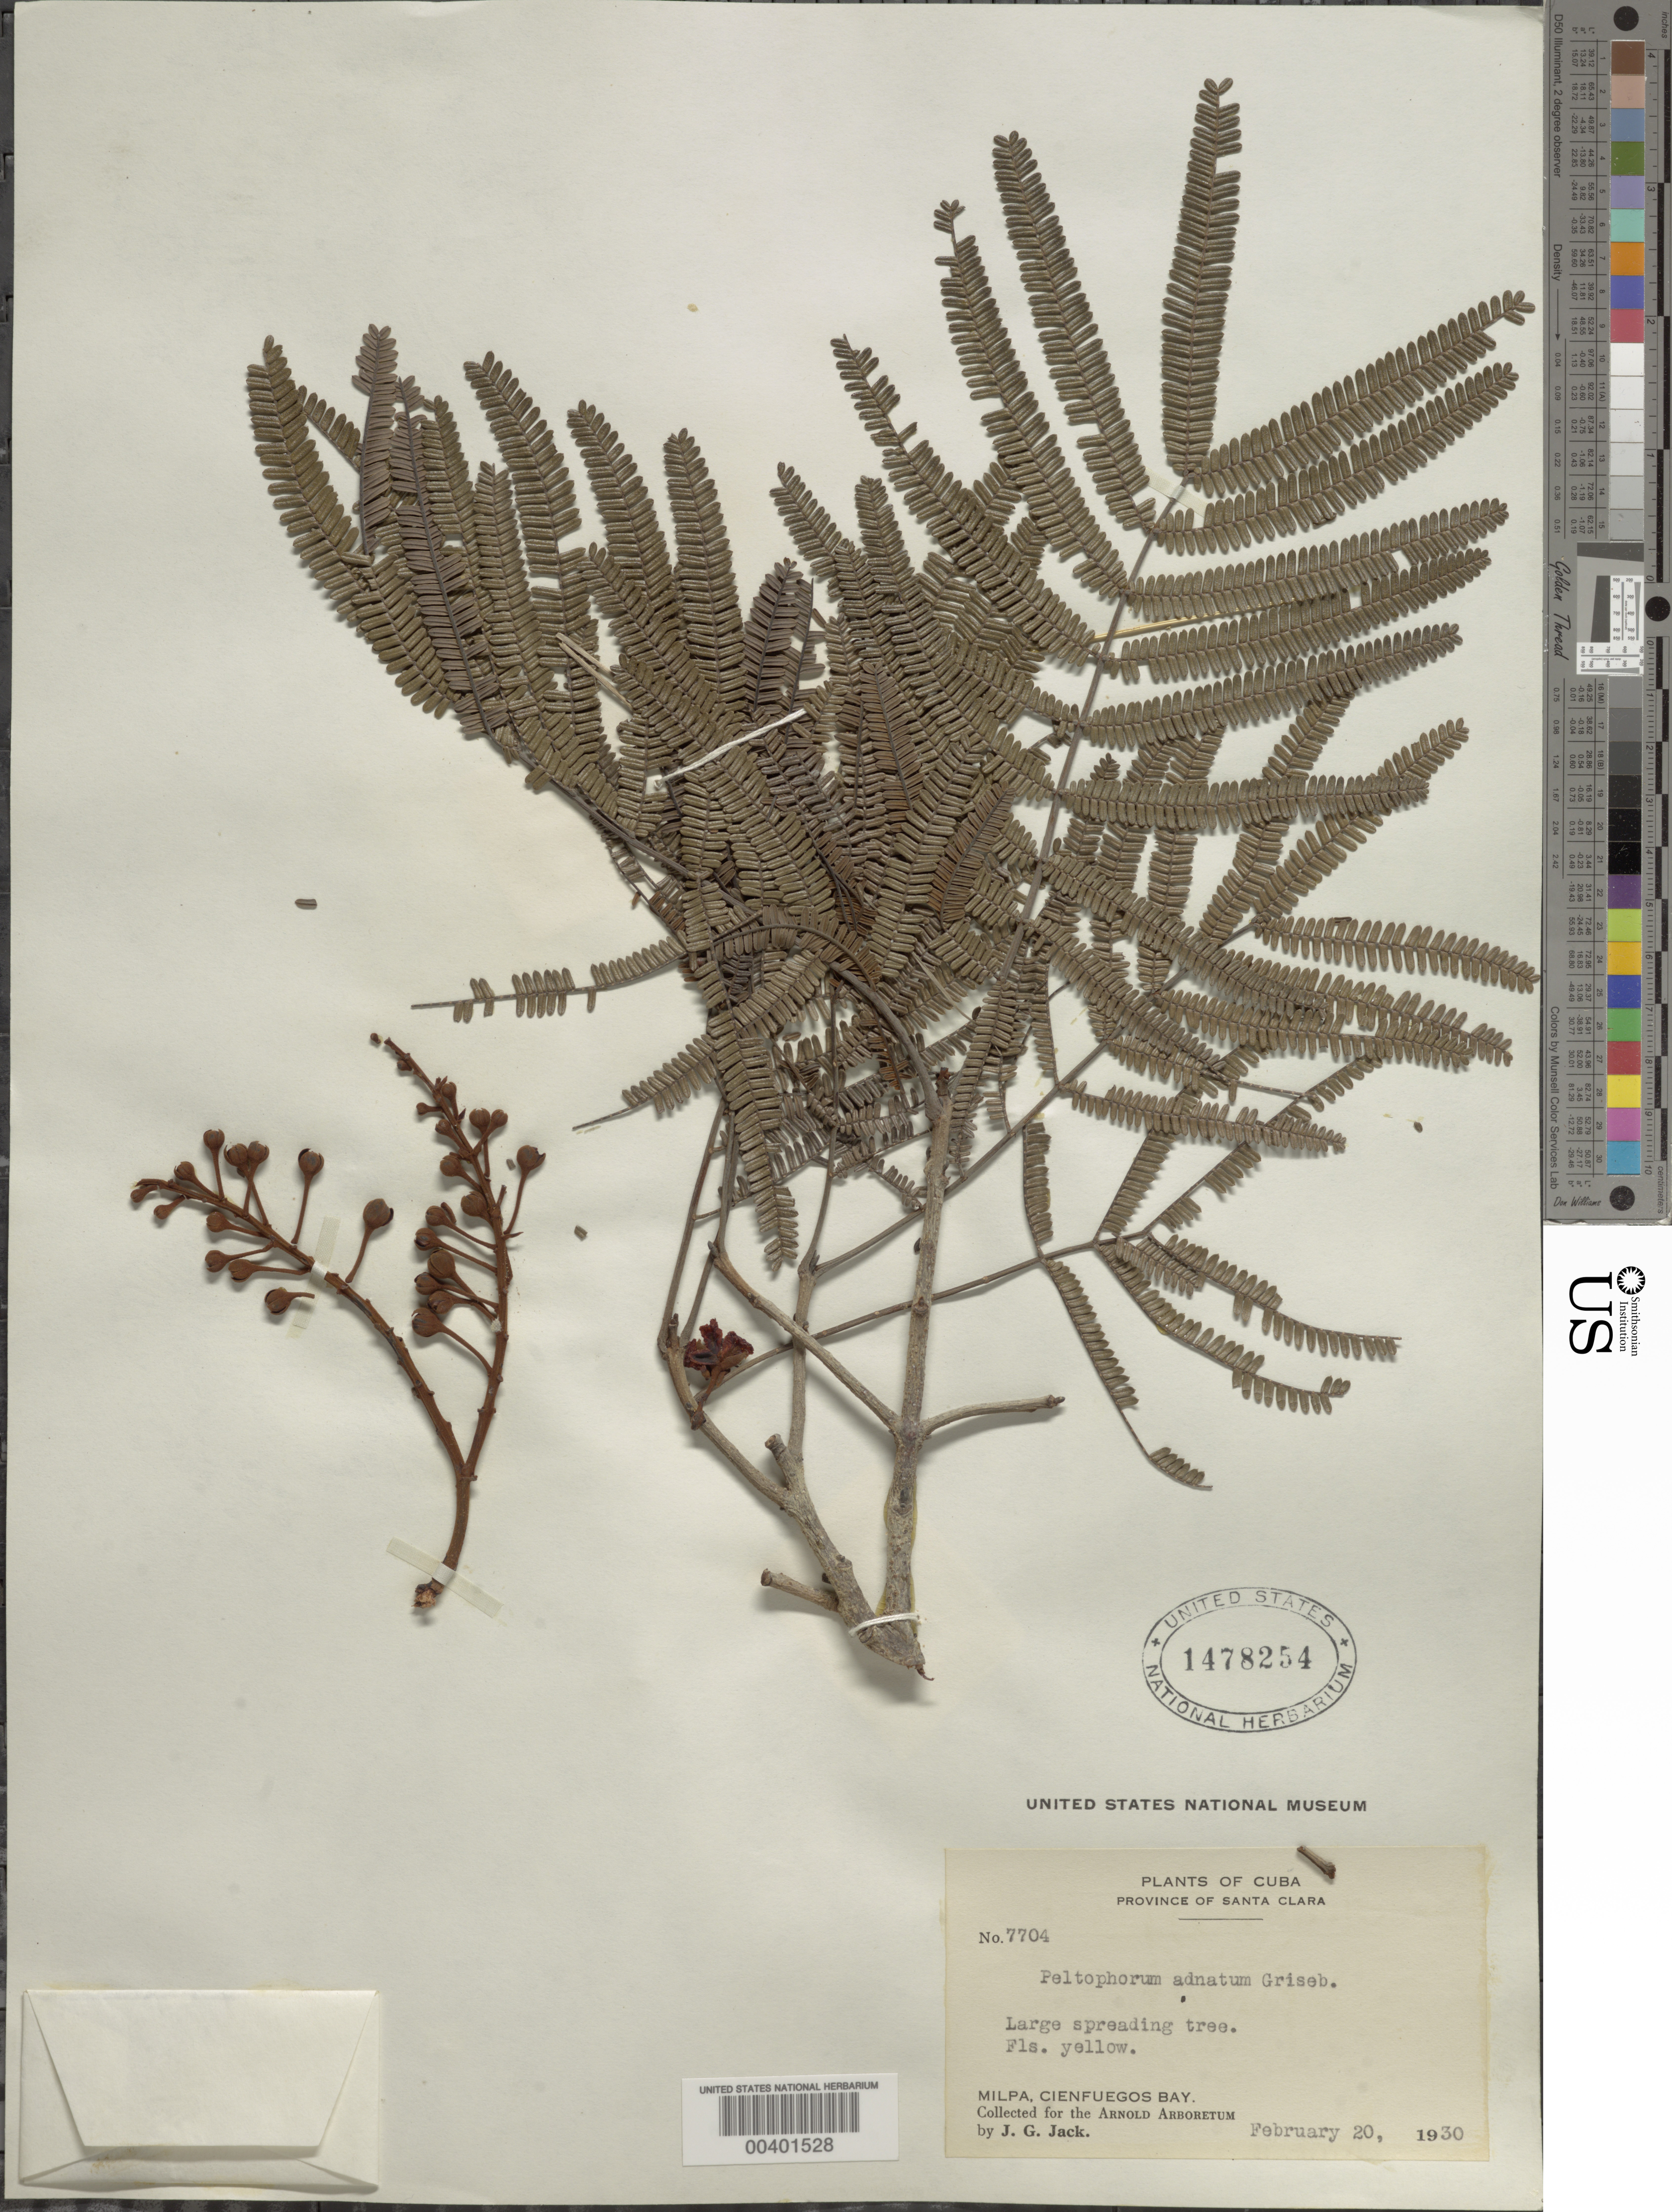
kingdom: Plantae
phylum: Tracheophyta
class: Magnoliopsida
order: Fabales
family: Fabaceae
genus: Peltophorum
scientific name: Peltophorum adnatum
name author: Griseb.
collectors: J. G. Jack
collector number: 7704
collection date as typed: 20 Feb 1930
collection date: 1930-02-20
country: Cuba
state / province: Las Villas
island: Greater Antilles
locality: Milpa, cienfuegos bay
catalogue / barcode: US 1478254